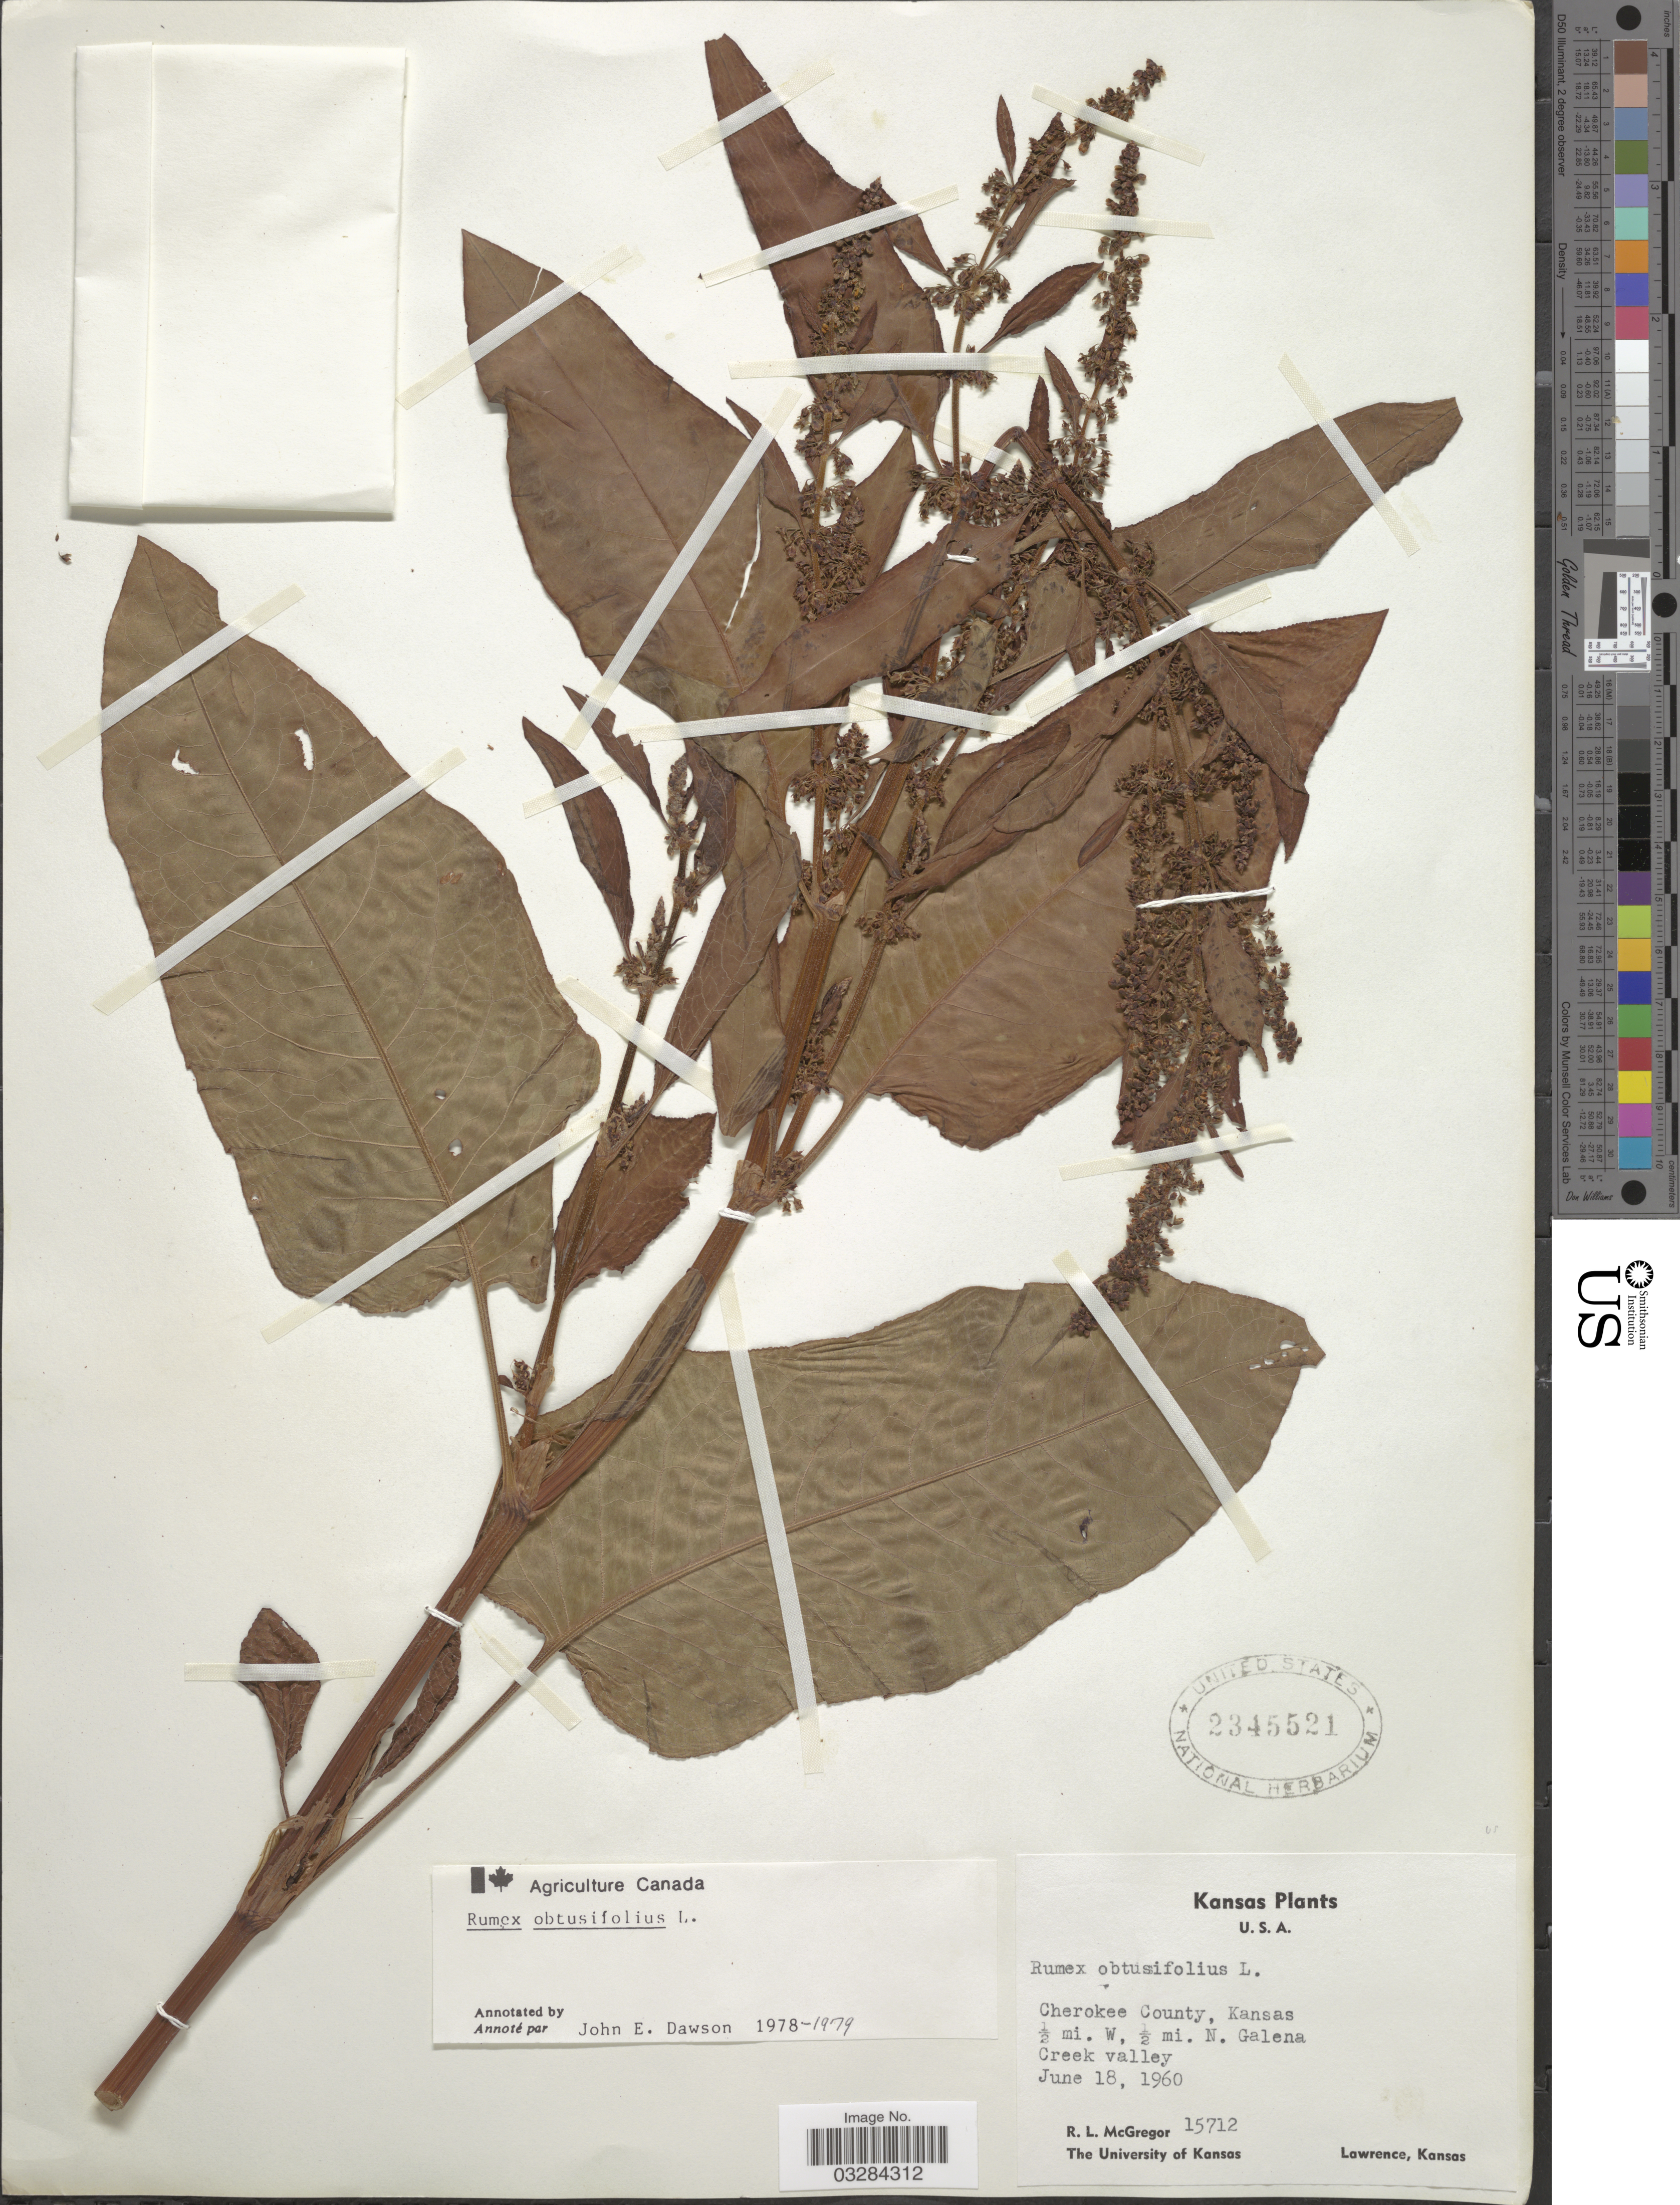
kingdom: Plantae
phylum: Tracheophyta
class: Magnoliopsida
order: Caryophyllales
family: Polygonaceae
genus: Rumex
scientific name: Rumex obtusifolius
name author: L.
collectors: R. McGregor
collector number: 15712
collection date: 1960-06-18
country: United States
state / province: Kansas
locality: Cherokee County. ½ mi. W, ½ mi. N. Galena. Creek Valley.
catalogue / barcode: US 2345521